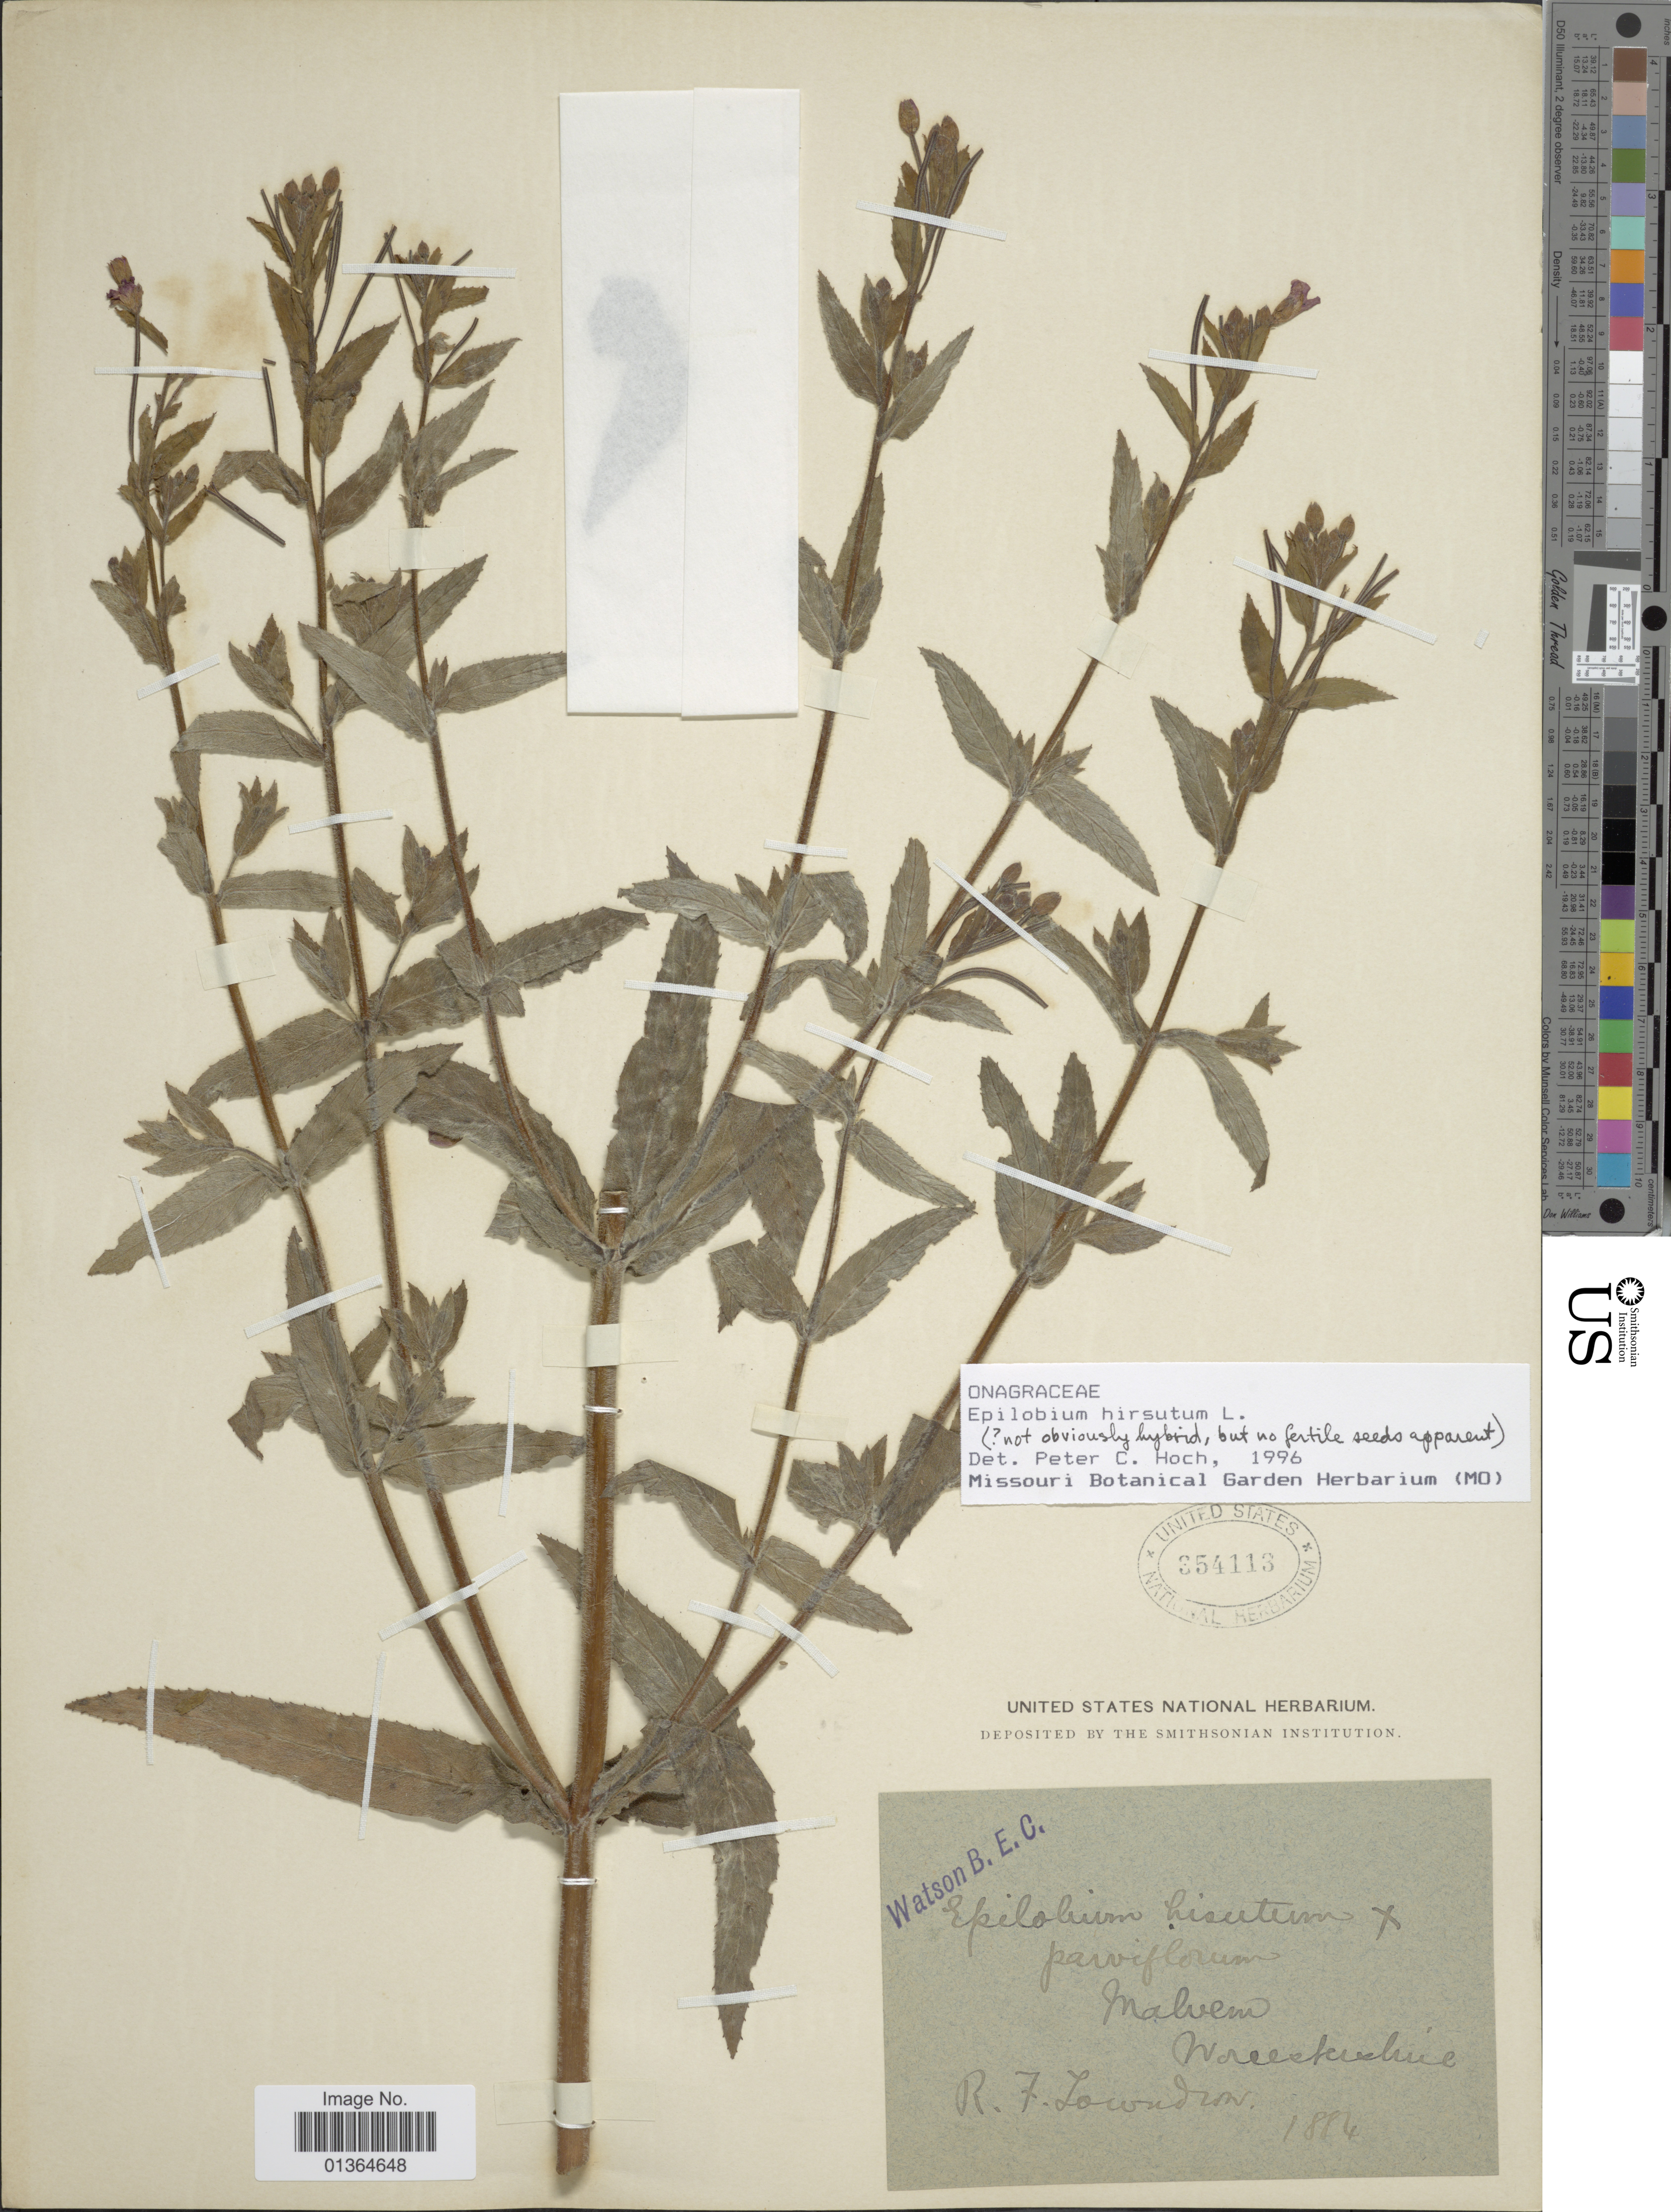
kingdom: Plantae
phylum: Tracheophyta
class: Magnoliopsida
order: Myrtales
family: Onagraceae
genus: Epilobium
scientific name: Epilobium hirsutum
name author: L.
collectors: R. Lowndion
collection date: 1884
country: United Kingdom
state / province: England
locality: Malvern, Worcestershire.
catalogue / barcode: US 354113